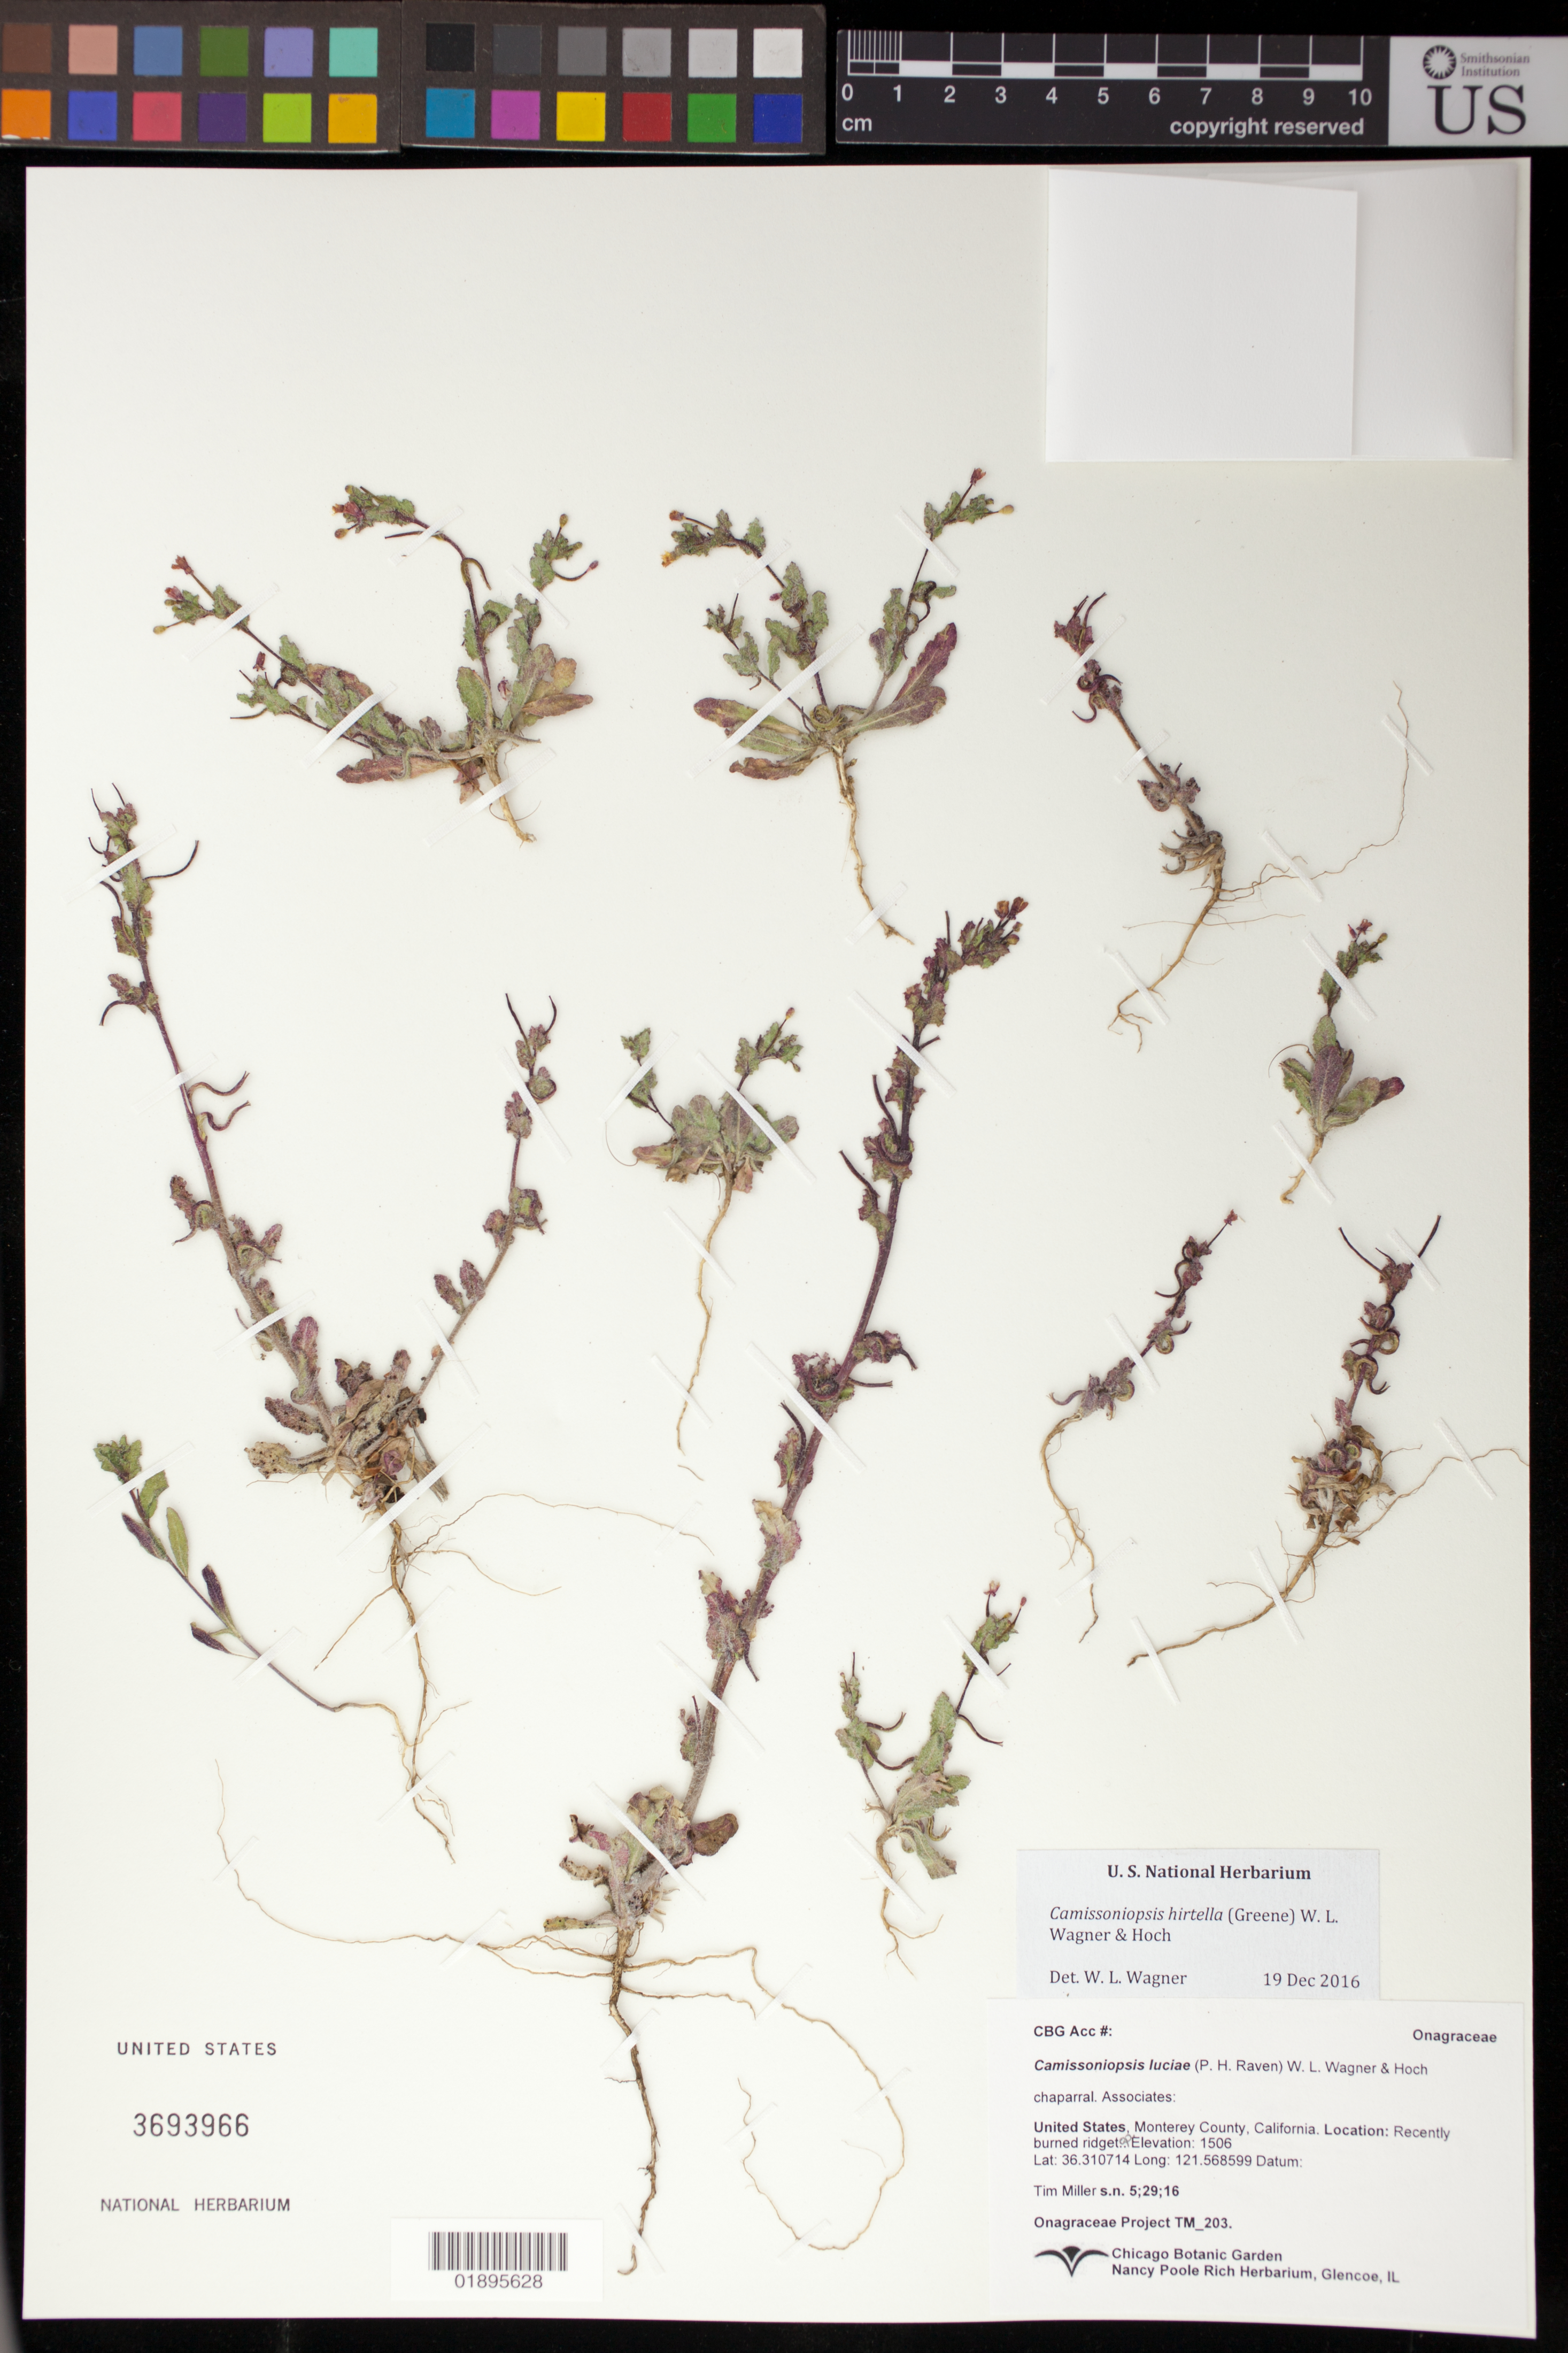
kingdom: Plantae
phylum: Tracheophyta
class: Magnoliopsida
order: Myrtales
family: Onagraceae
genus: Camissoniopsis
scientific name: Camissoniopsis hirtella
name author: (Greene) W.L. Wagner & Hoch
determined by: Wagner, W. L., (BOT), Smithsonian Institution - National Museum of Natural History (UNITED STATES)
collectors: T. Miller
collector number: TM 203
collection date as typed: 5/29/2016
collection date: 2016-05-29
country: United States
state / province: California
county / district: Monterey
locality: Chews Ridge, recently burned ridgetop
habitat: Chaparral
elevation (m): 1506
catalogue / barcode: US 3693966